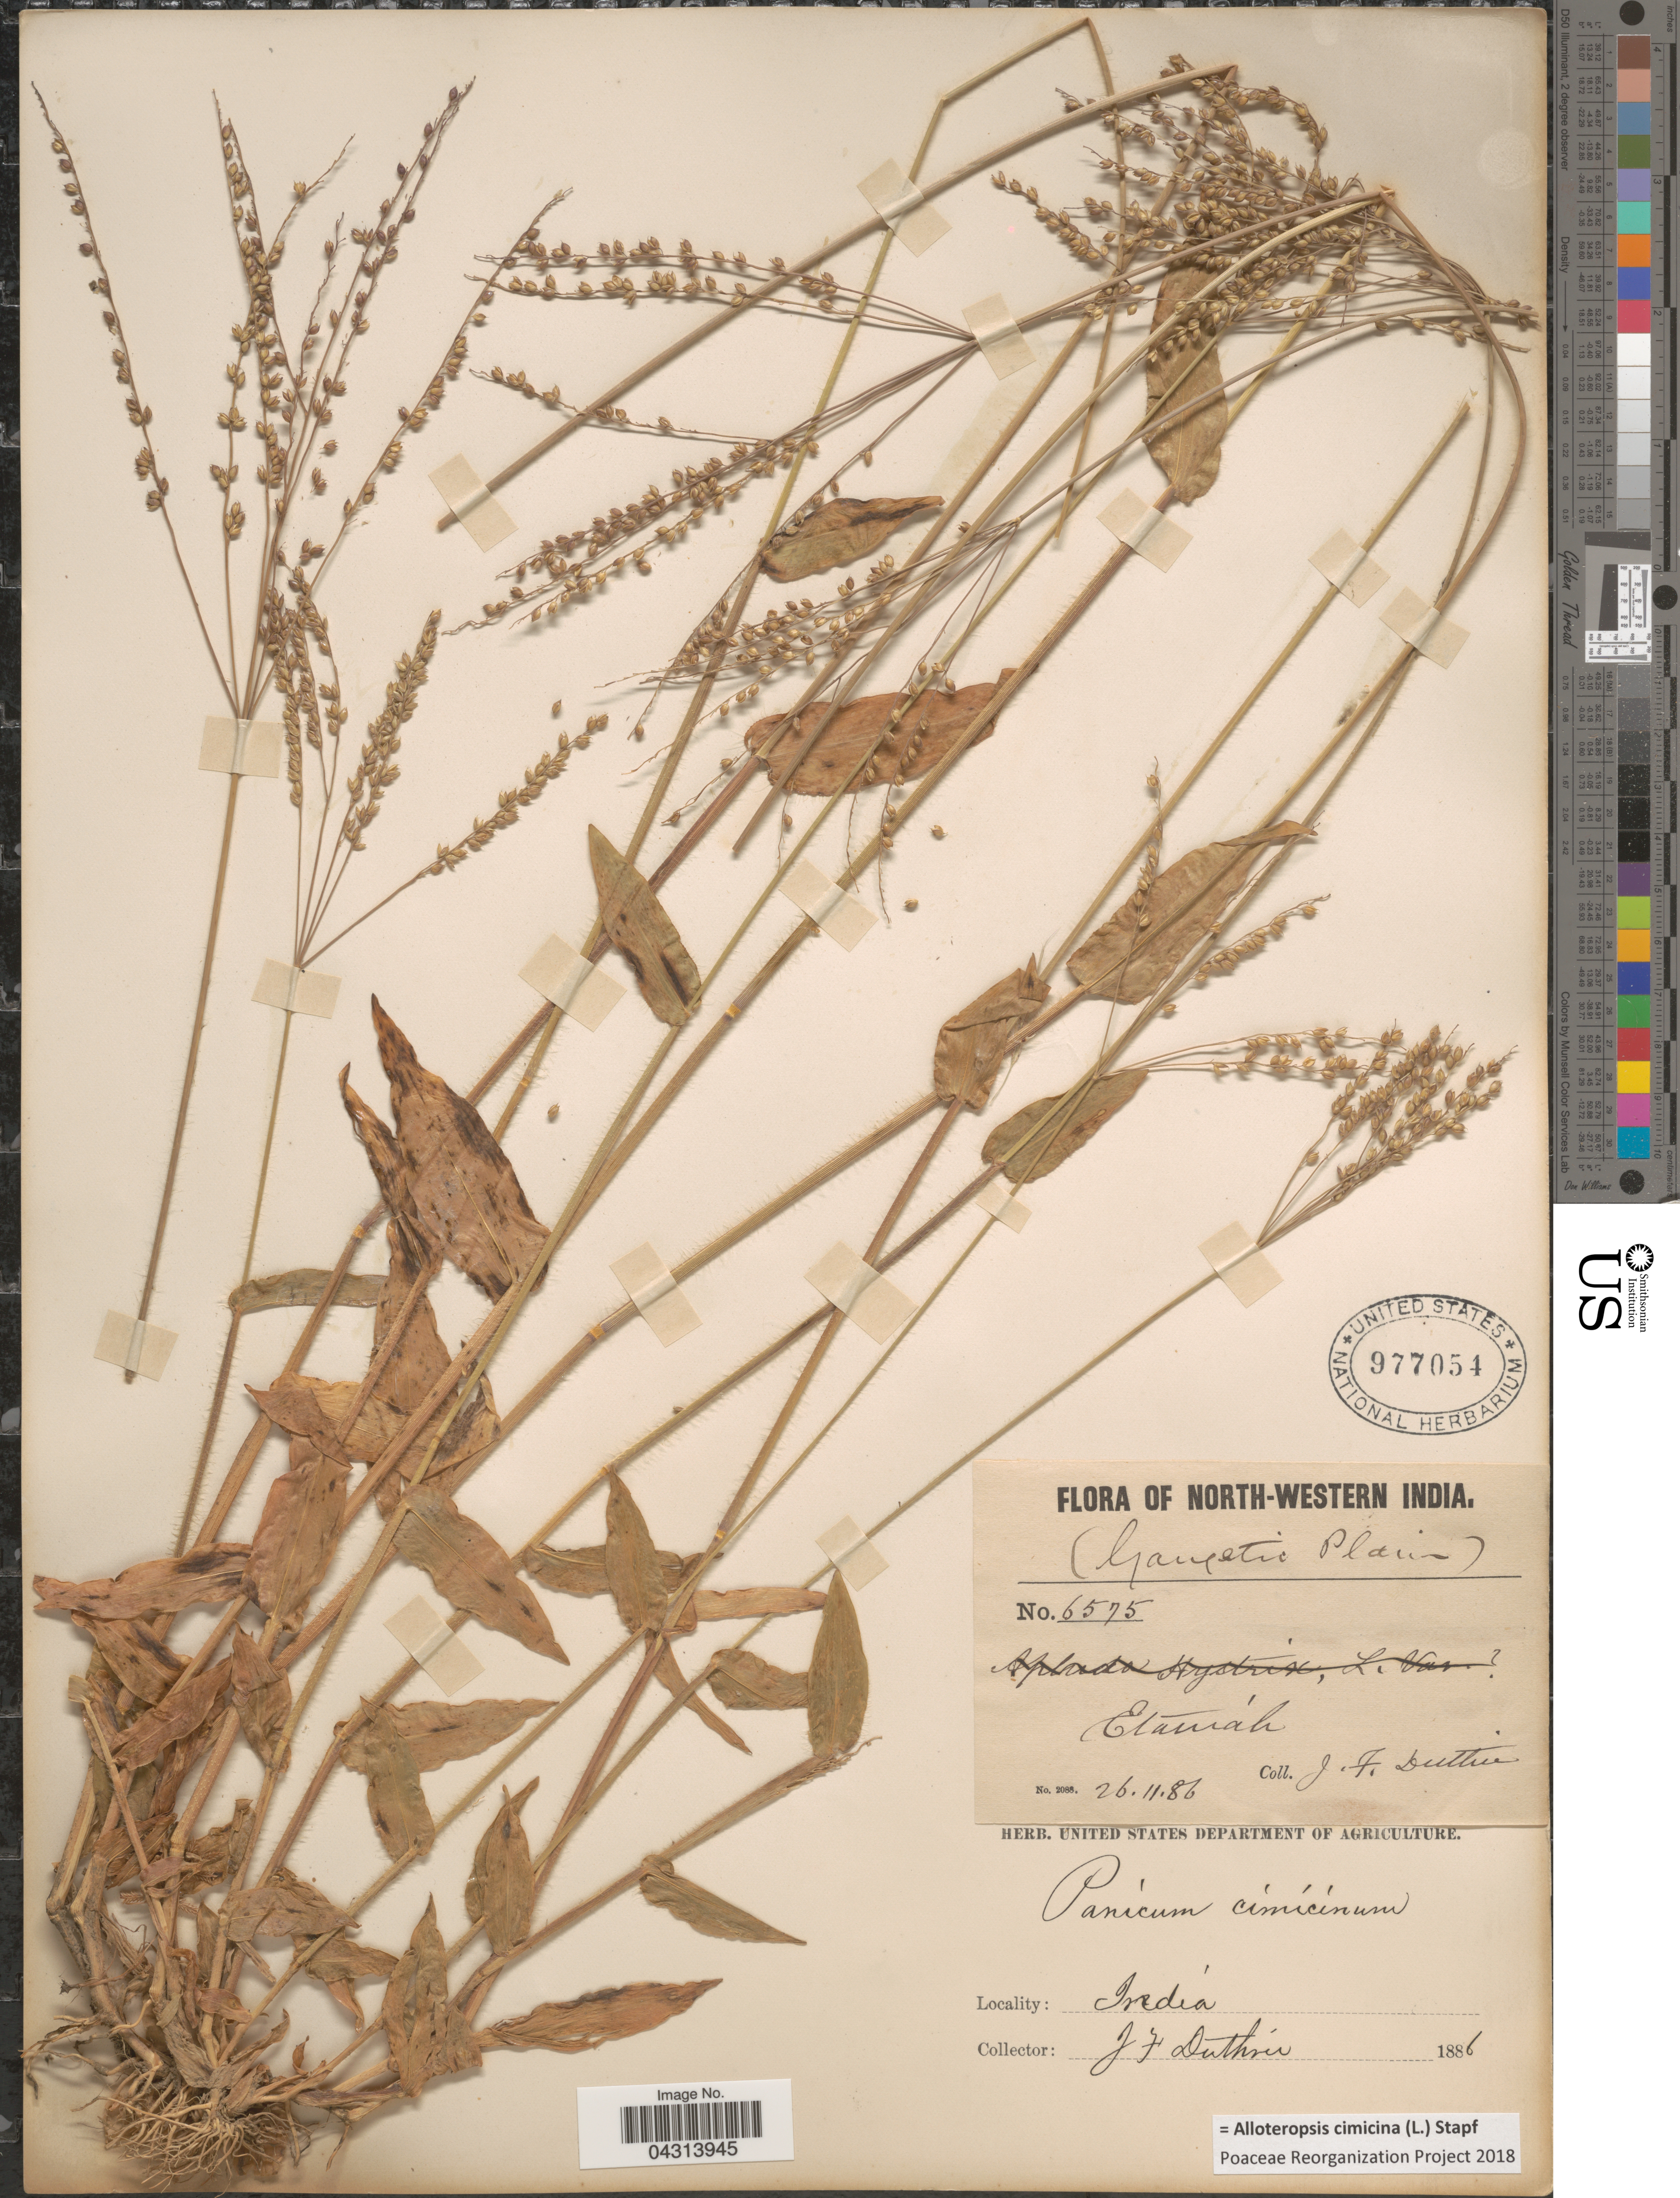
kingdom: Plantae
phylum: Tracheophyta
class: Liliopsida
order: Poales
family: Poaceae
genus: Alloteropsis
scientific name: Alloteropsis cimicina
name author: (L.) Stapf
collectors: J. F. Duthie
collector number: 6575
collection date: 1886-11-26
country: India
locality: Etaniah.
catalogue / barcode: US 977054